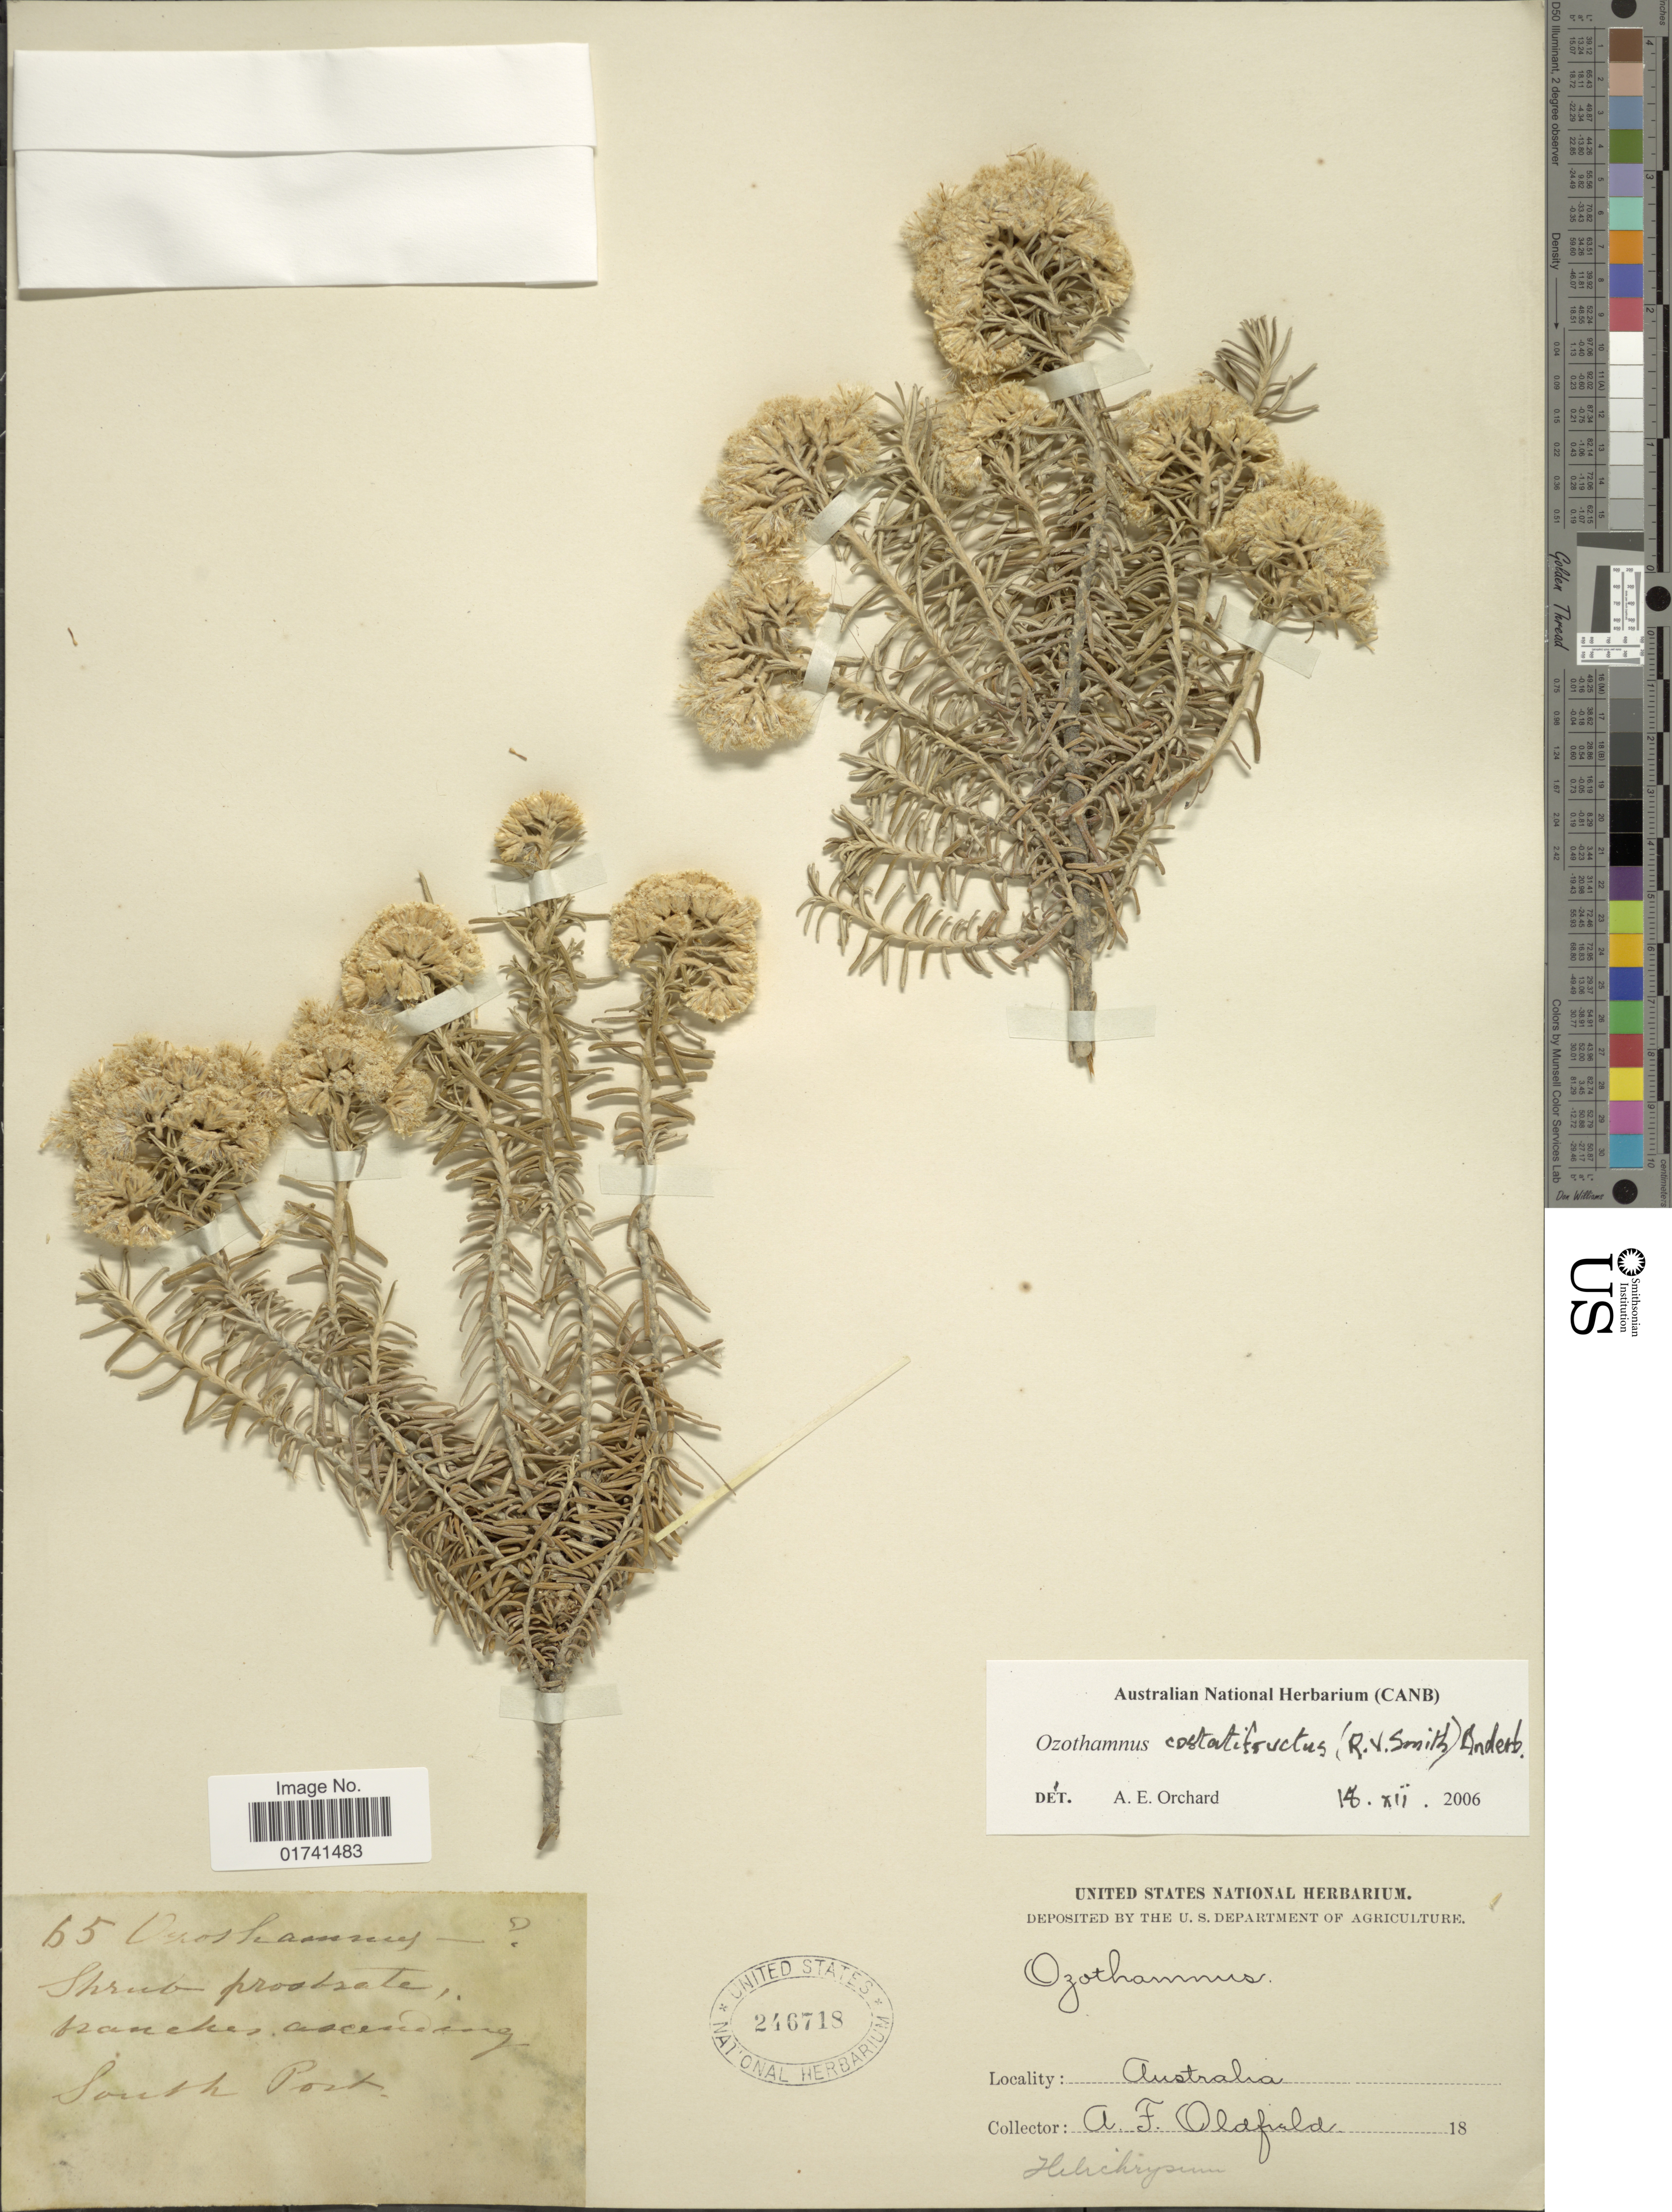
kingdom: Plantae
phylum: Tracheophyta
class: Magnoliopsida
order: Asterales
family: Asteraceae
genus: Cassinia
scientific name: Cassinia costilifructis (R.V. Smith) Anderb. comb. ined.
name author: (R.V. Sm.) Anderb.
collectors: A. Oldfield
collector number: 65*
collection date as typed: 18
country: Australia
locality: Ranches ascending South Port.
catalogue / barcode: US 246718